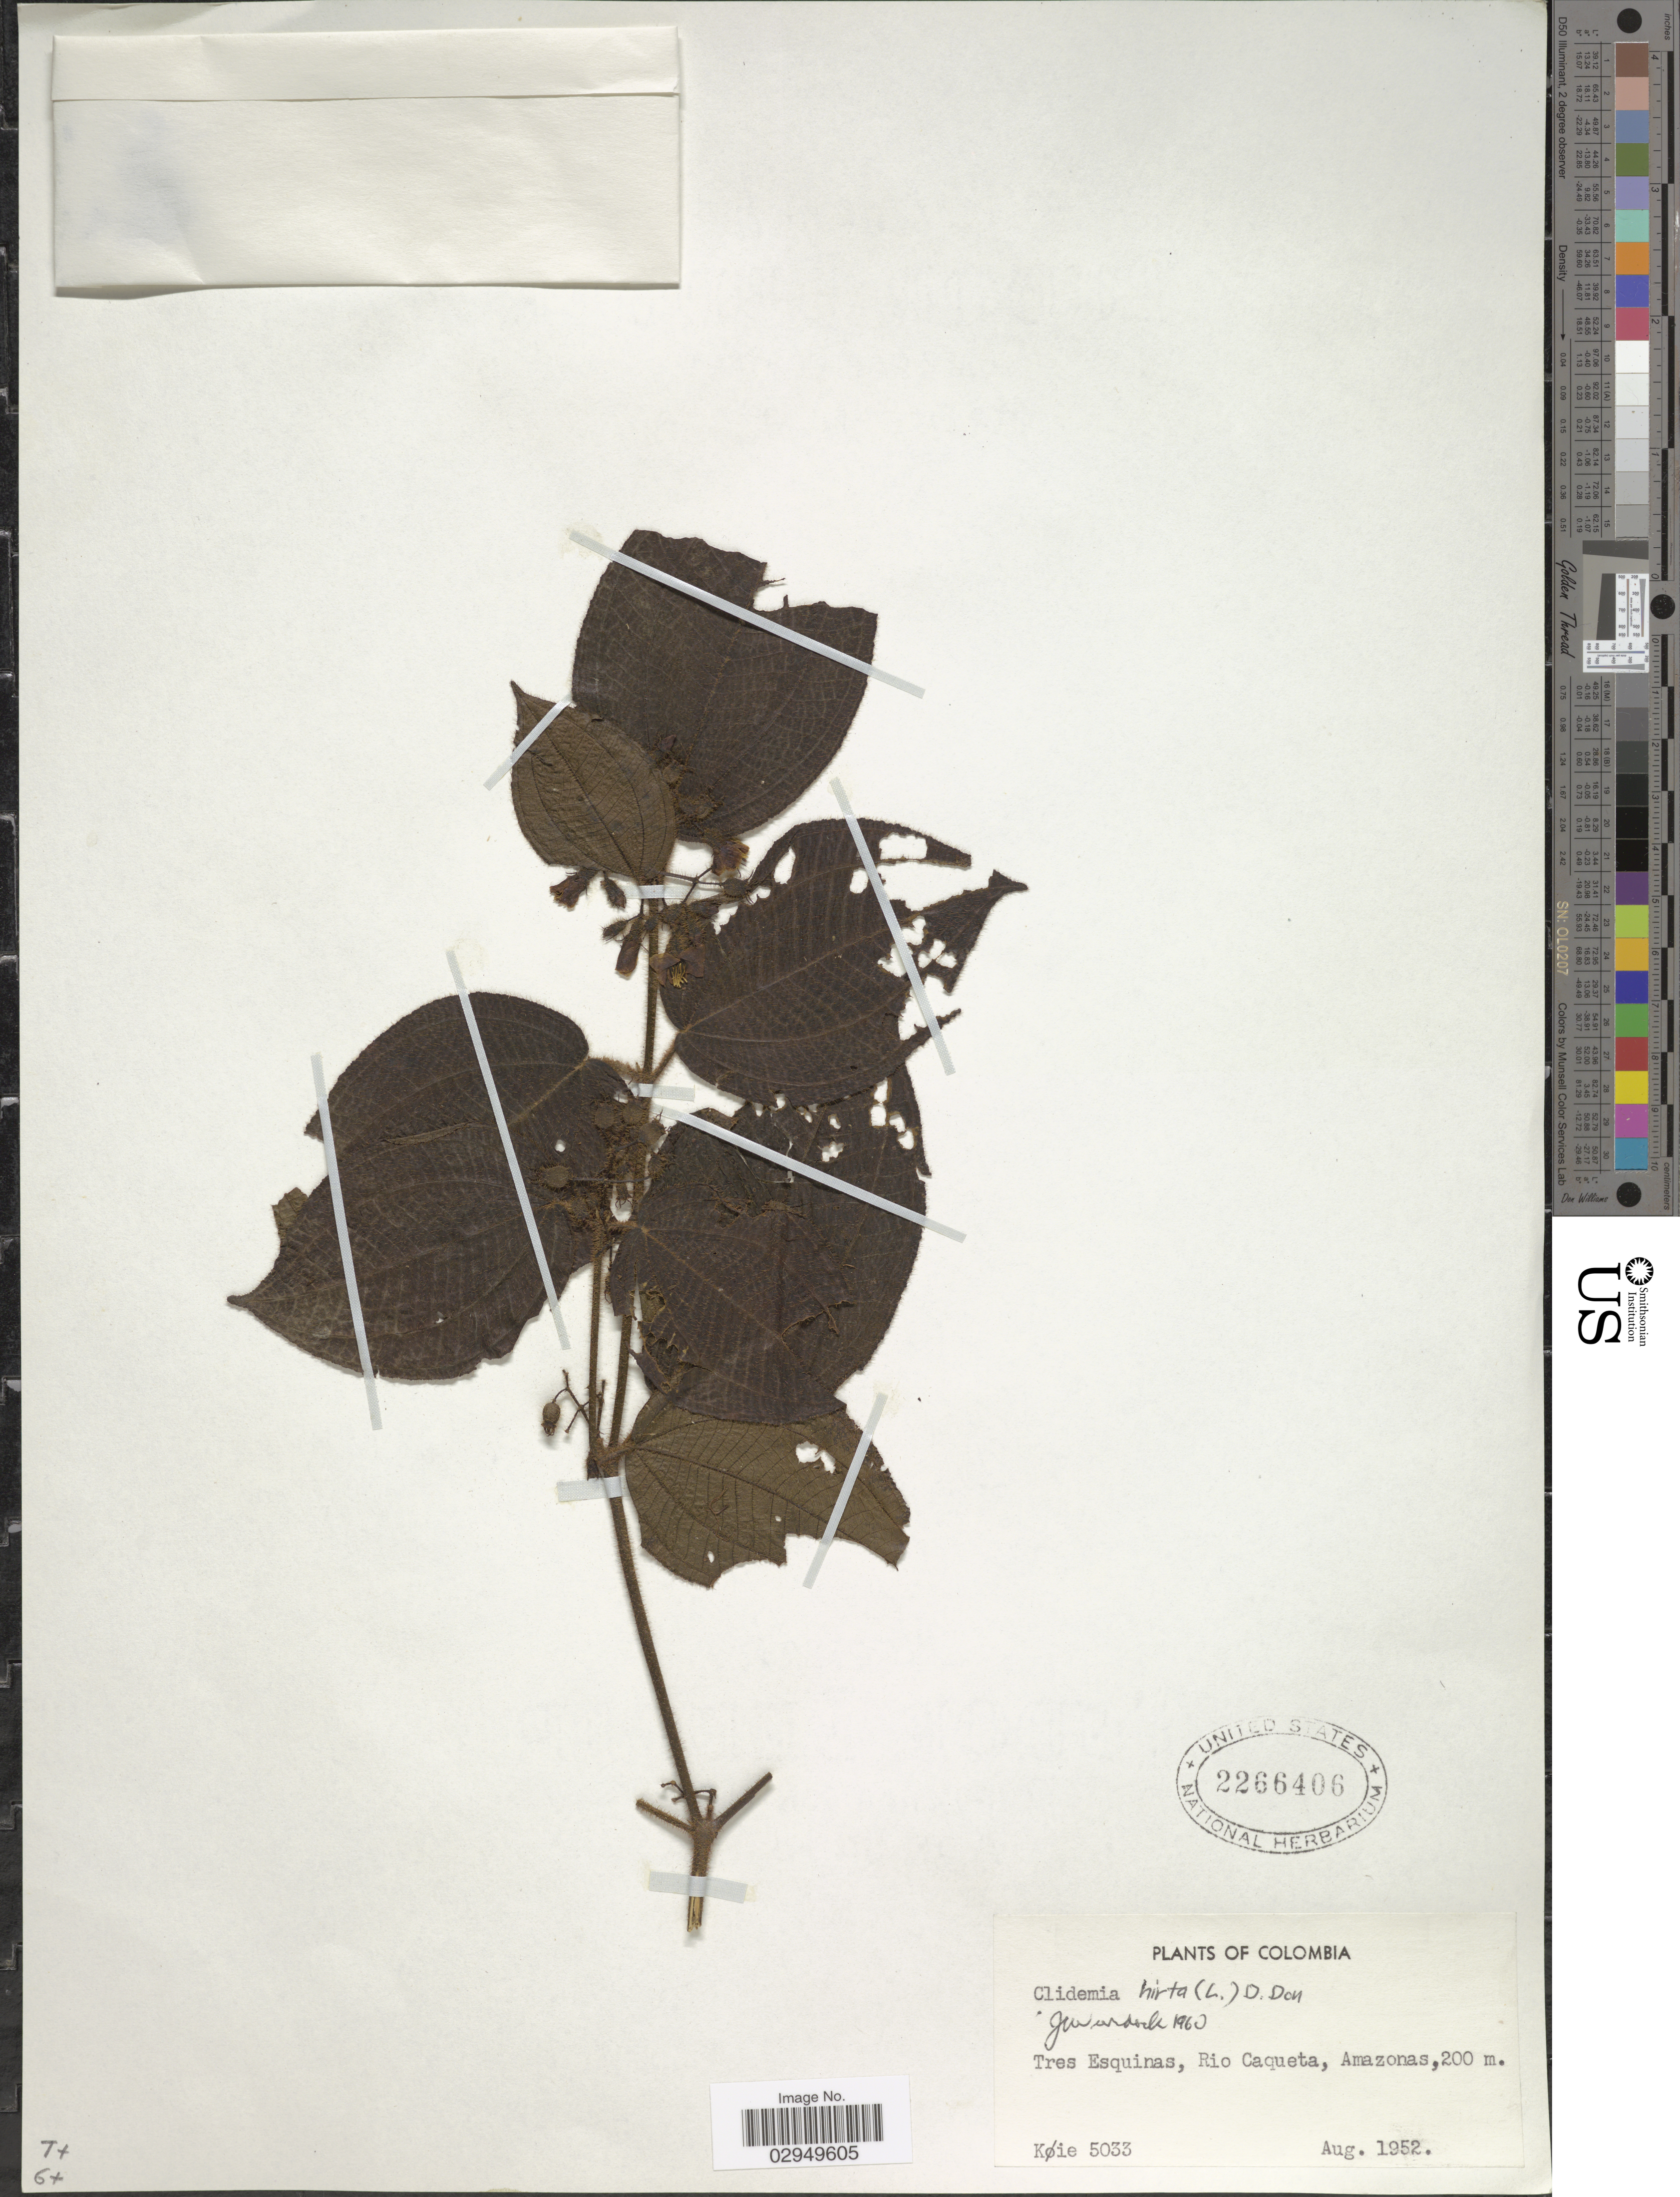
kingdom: Plantae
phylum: Tracheophyta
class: Magnoliopsida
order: Myrtales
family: Melastomataceae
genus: Clidemia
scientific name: Clidemia hirta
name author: (L.) D. Don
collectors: Køie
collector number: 5033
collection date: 1952-08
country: Colombia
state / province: Amazônas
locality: Tres Esquinas, Rio Caqueta.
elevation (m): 200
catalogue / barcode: US 2266406